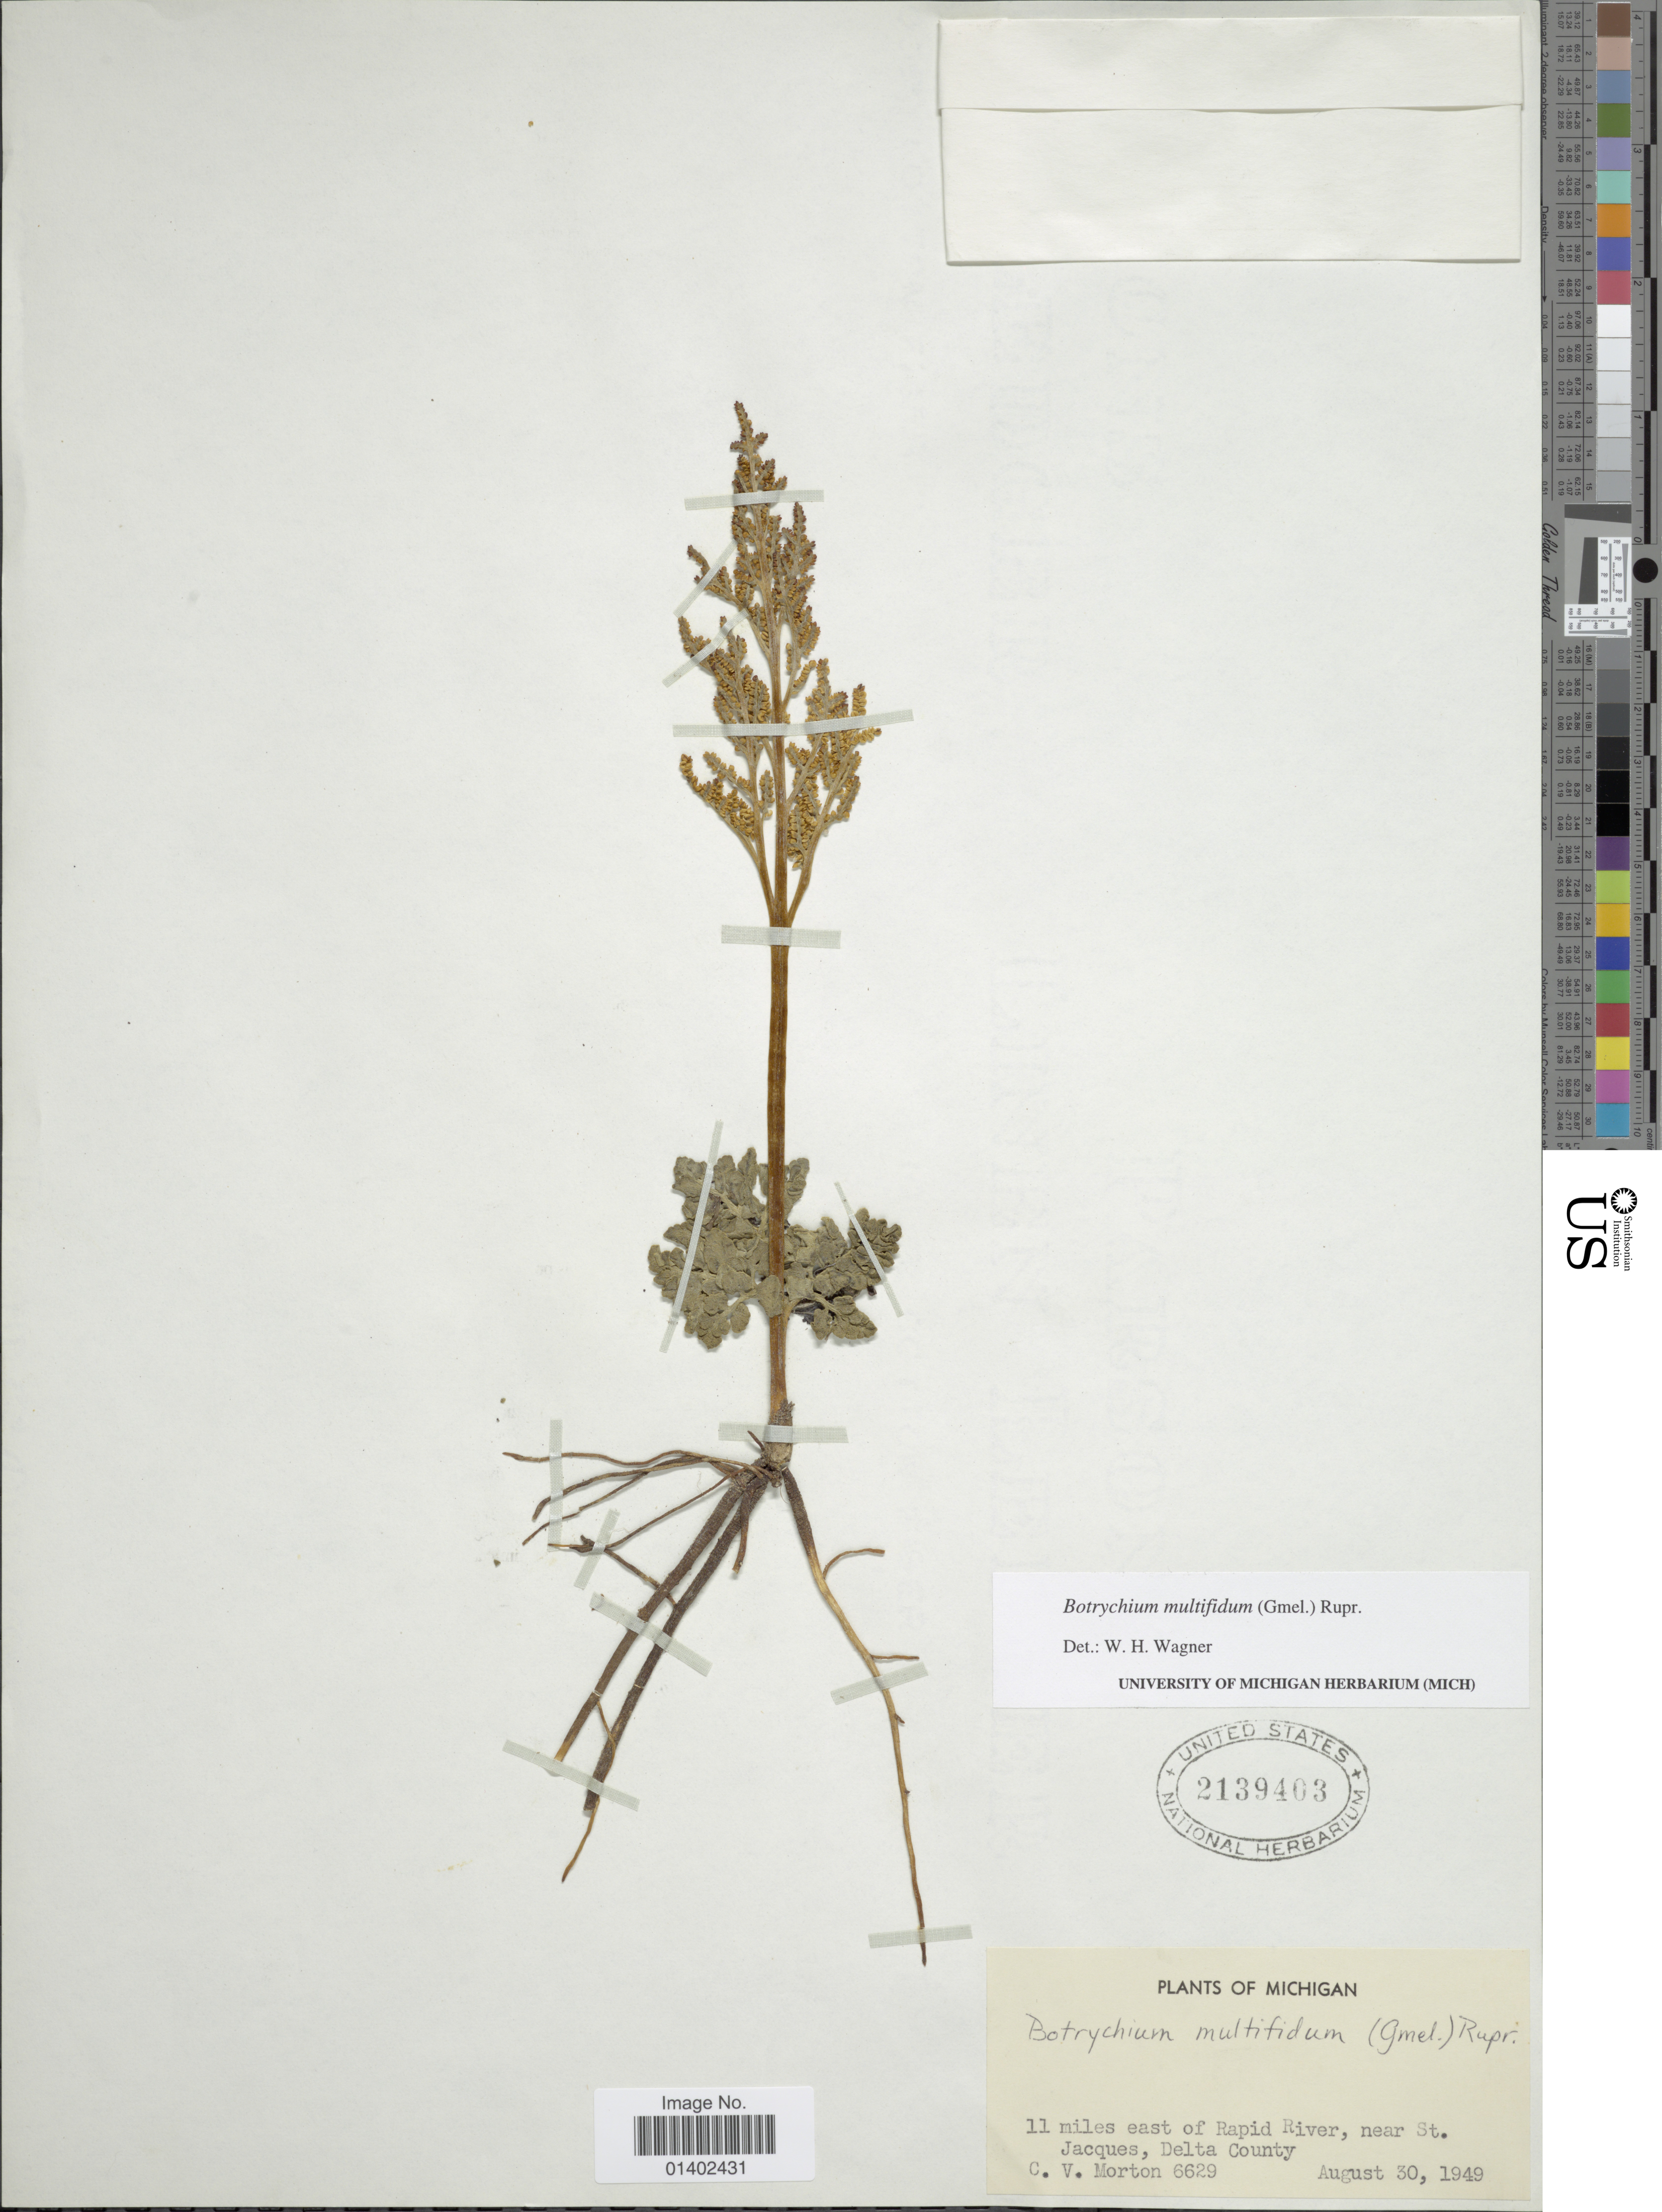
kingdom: Plantae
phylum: Tracheophyta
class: Polypodiopsida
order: Ophioglossales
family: Ophioglossaceae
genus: Botrychium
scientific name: Botrychium multifidum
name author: (J.F. Gmel.) Rupr.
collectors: C. V. Morton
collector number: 6629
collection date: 1949-08-30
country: United States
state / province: Michigan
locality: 11 miles east of Rapid River, near St. Jacques, Delta County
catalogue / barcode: US 2139403